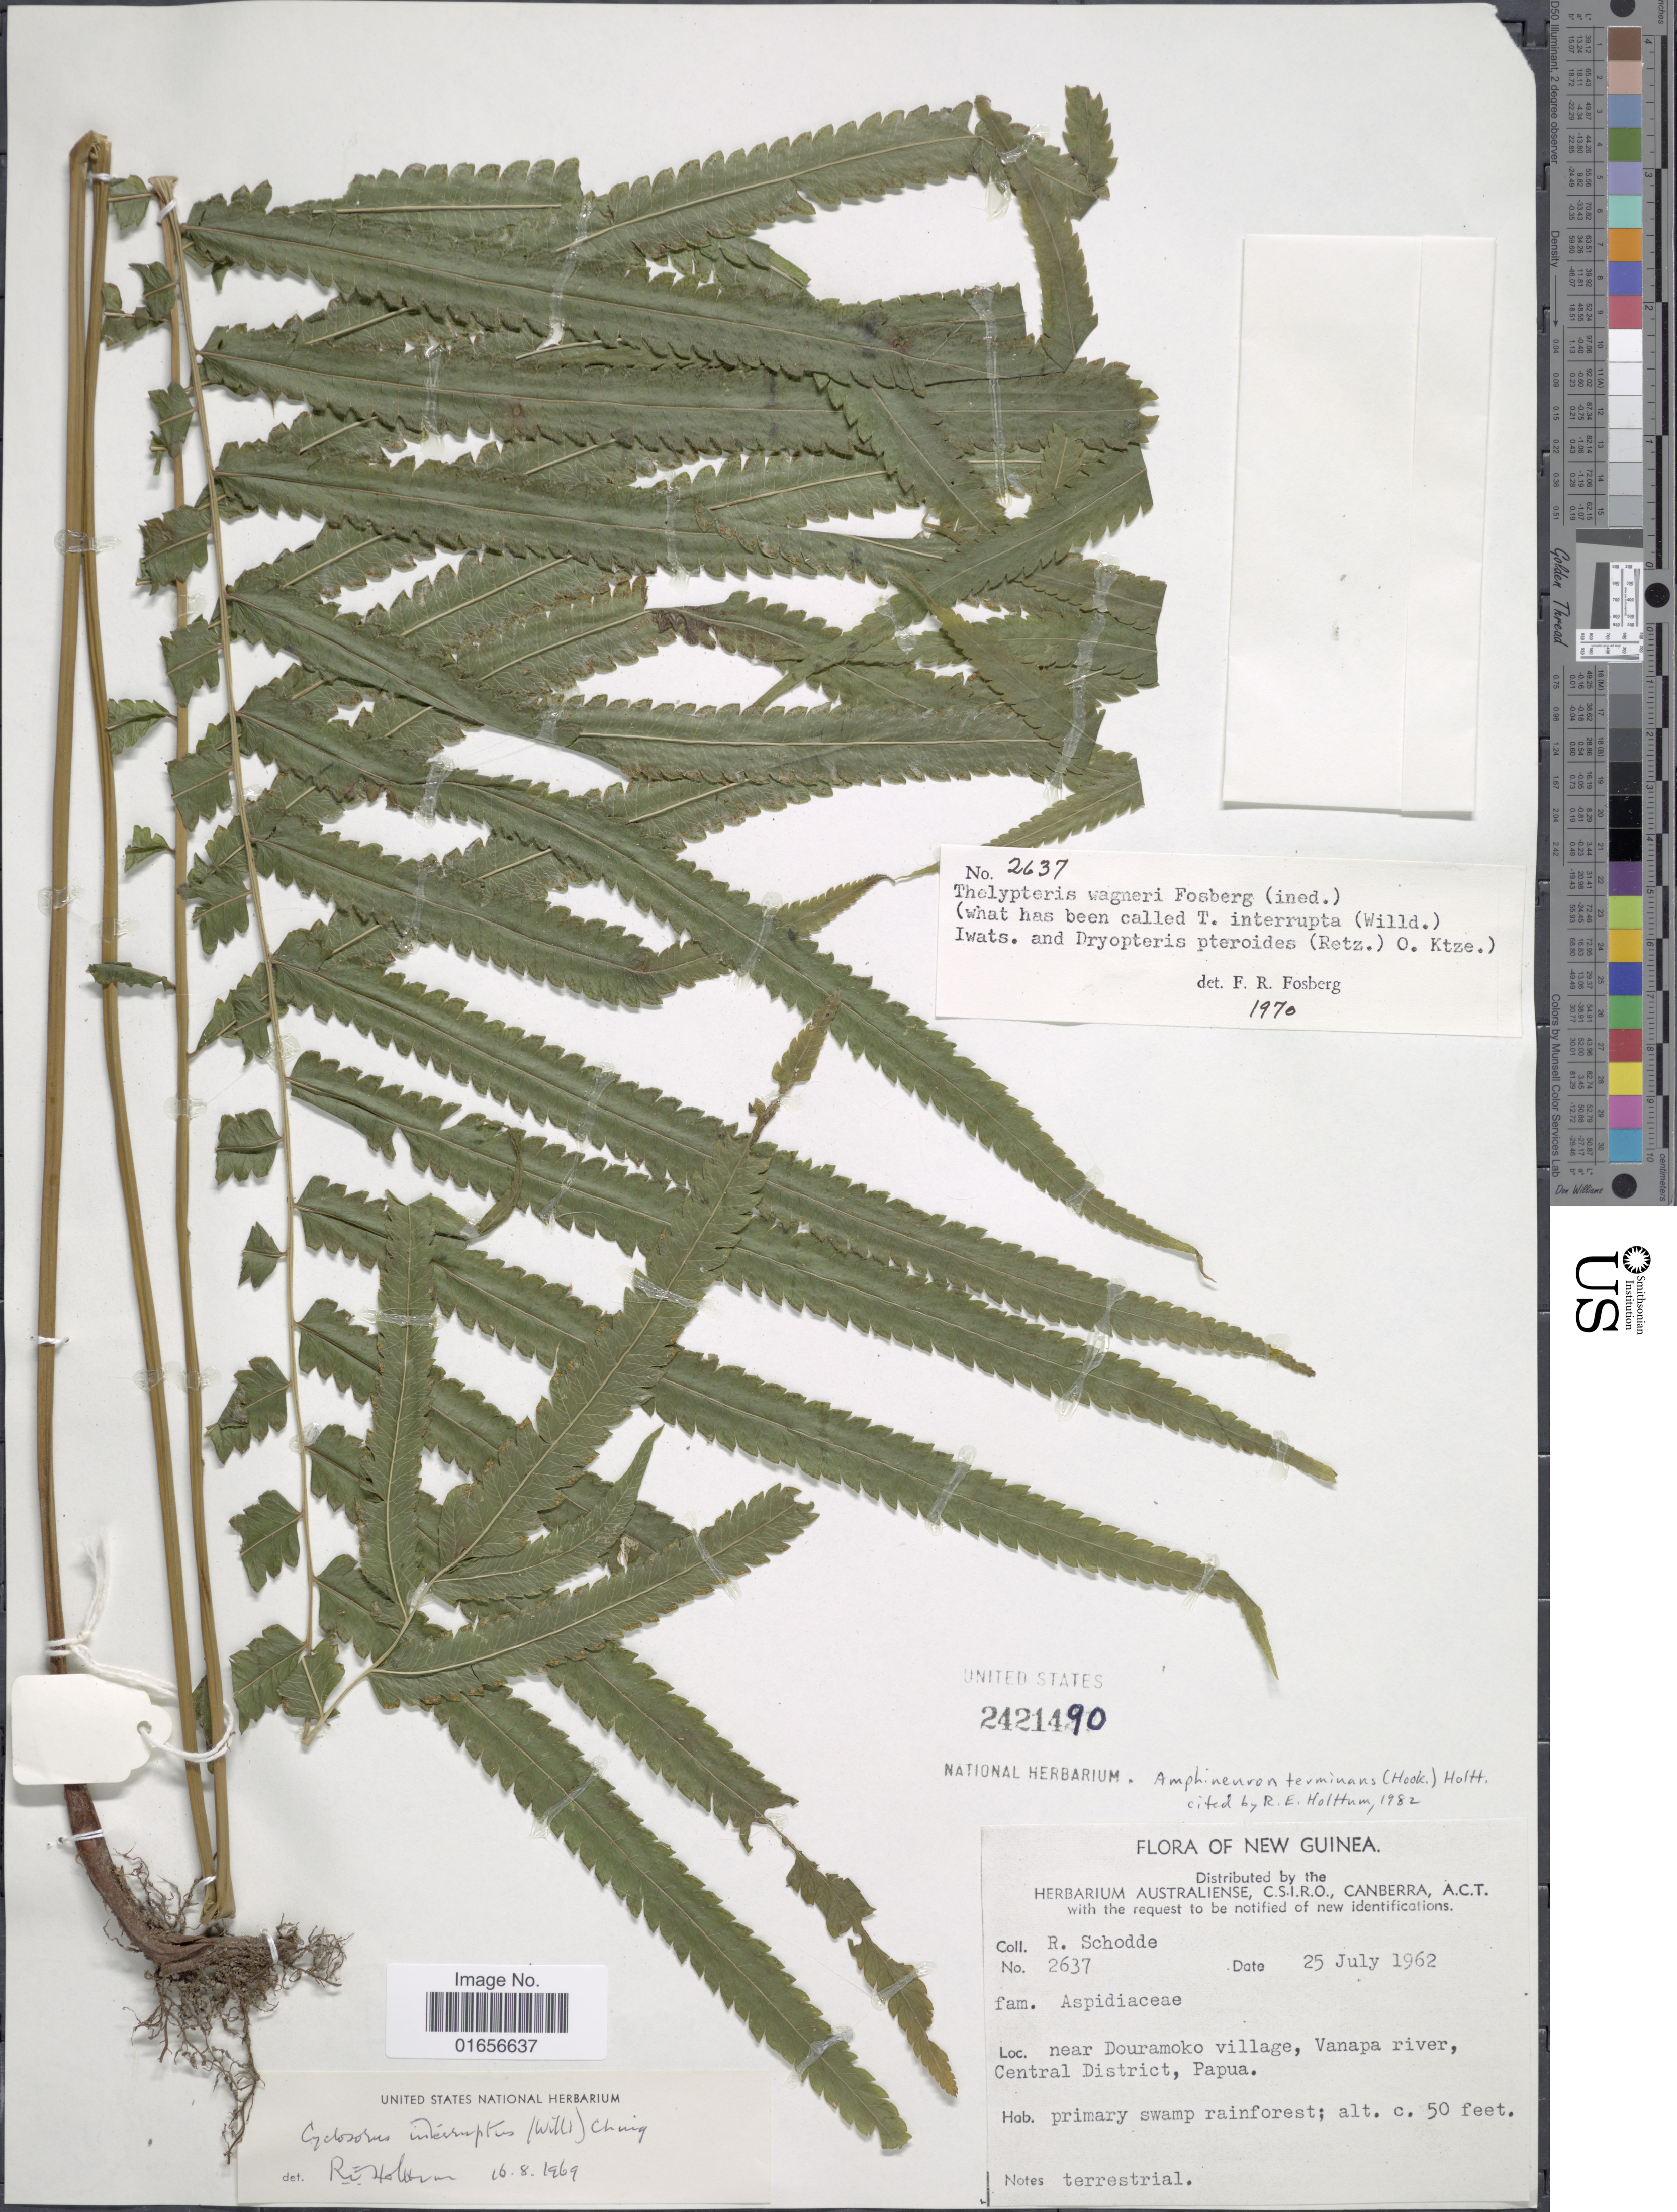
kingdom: Plantae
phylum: Tracheophyta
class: Polypodiopsida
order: Polypodiales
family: Thelypteridaceae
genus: Amphineuron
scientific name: Amphineuron terminans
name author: (J. Sm. ex Hook.) Holttum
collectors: R. Schodde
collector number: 2637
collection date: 1962-07-25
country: Papua New Guinea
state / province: Central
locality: New Guinea, near Douramoko village, Vanapa river, Central District, Papua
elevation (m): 15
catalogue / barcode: US 2421490